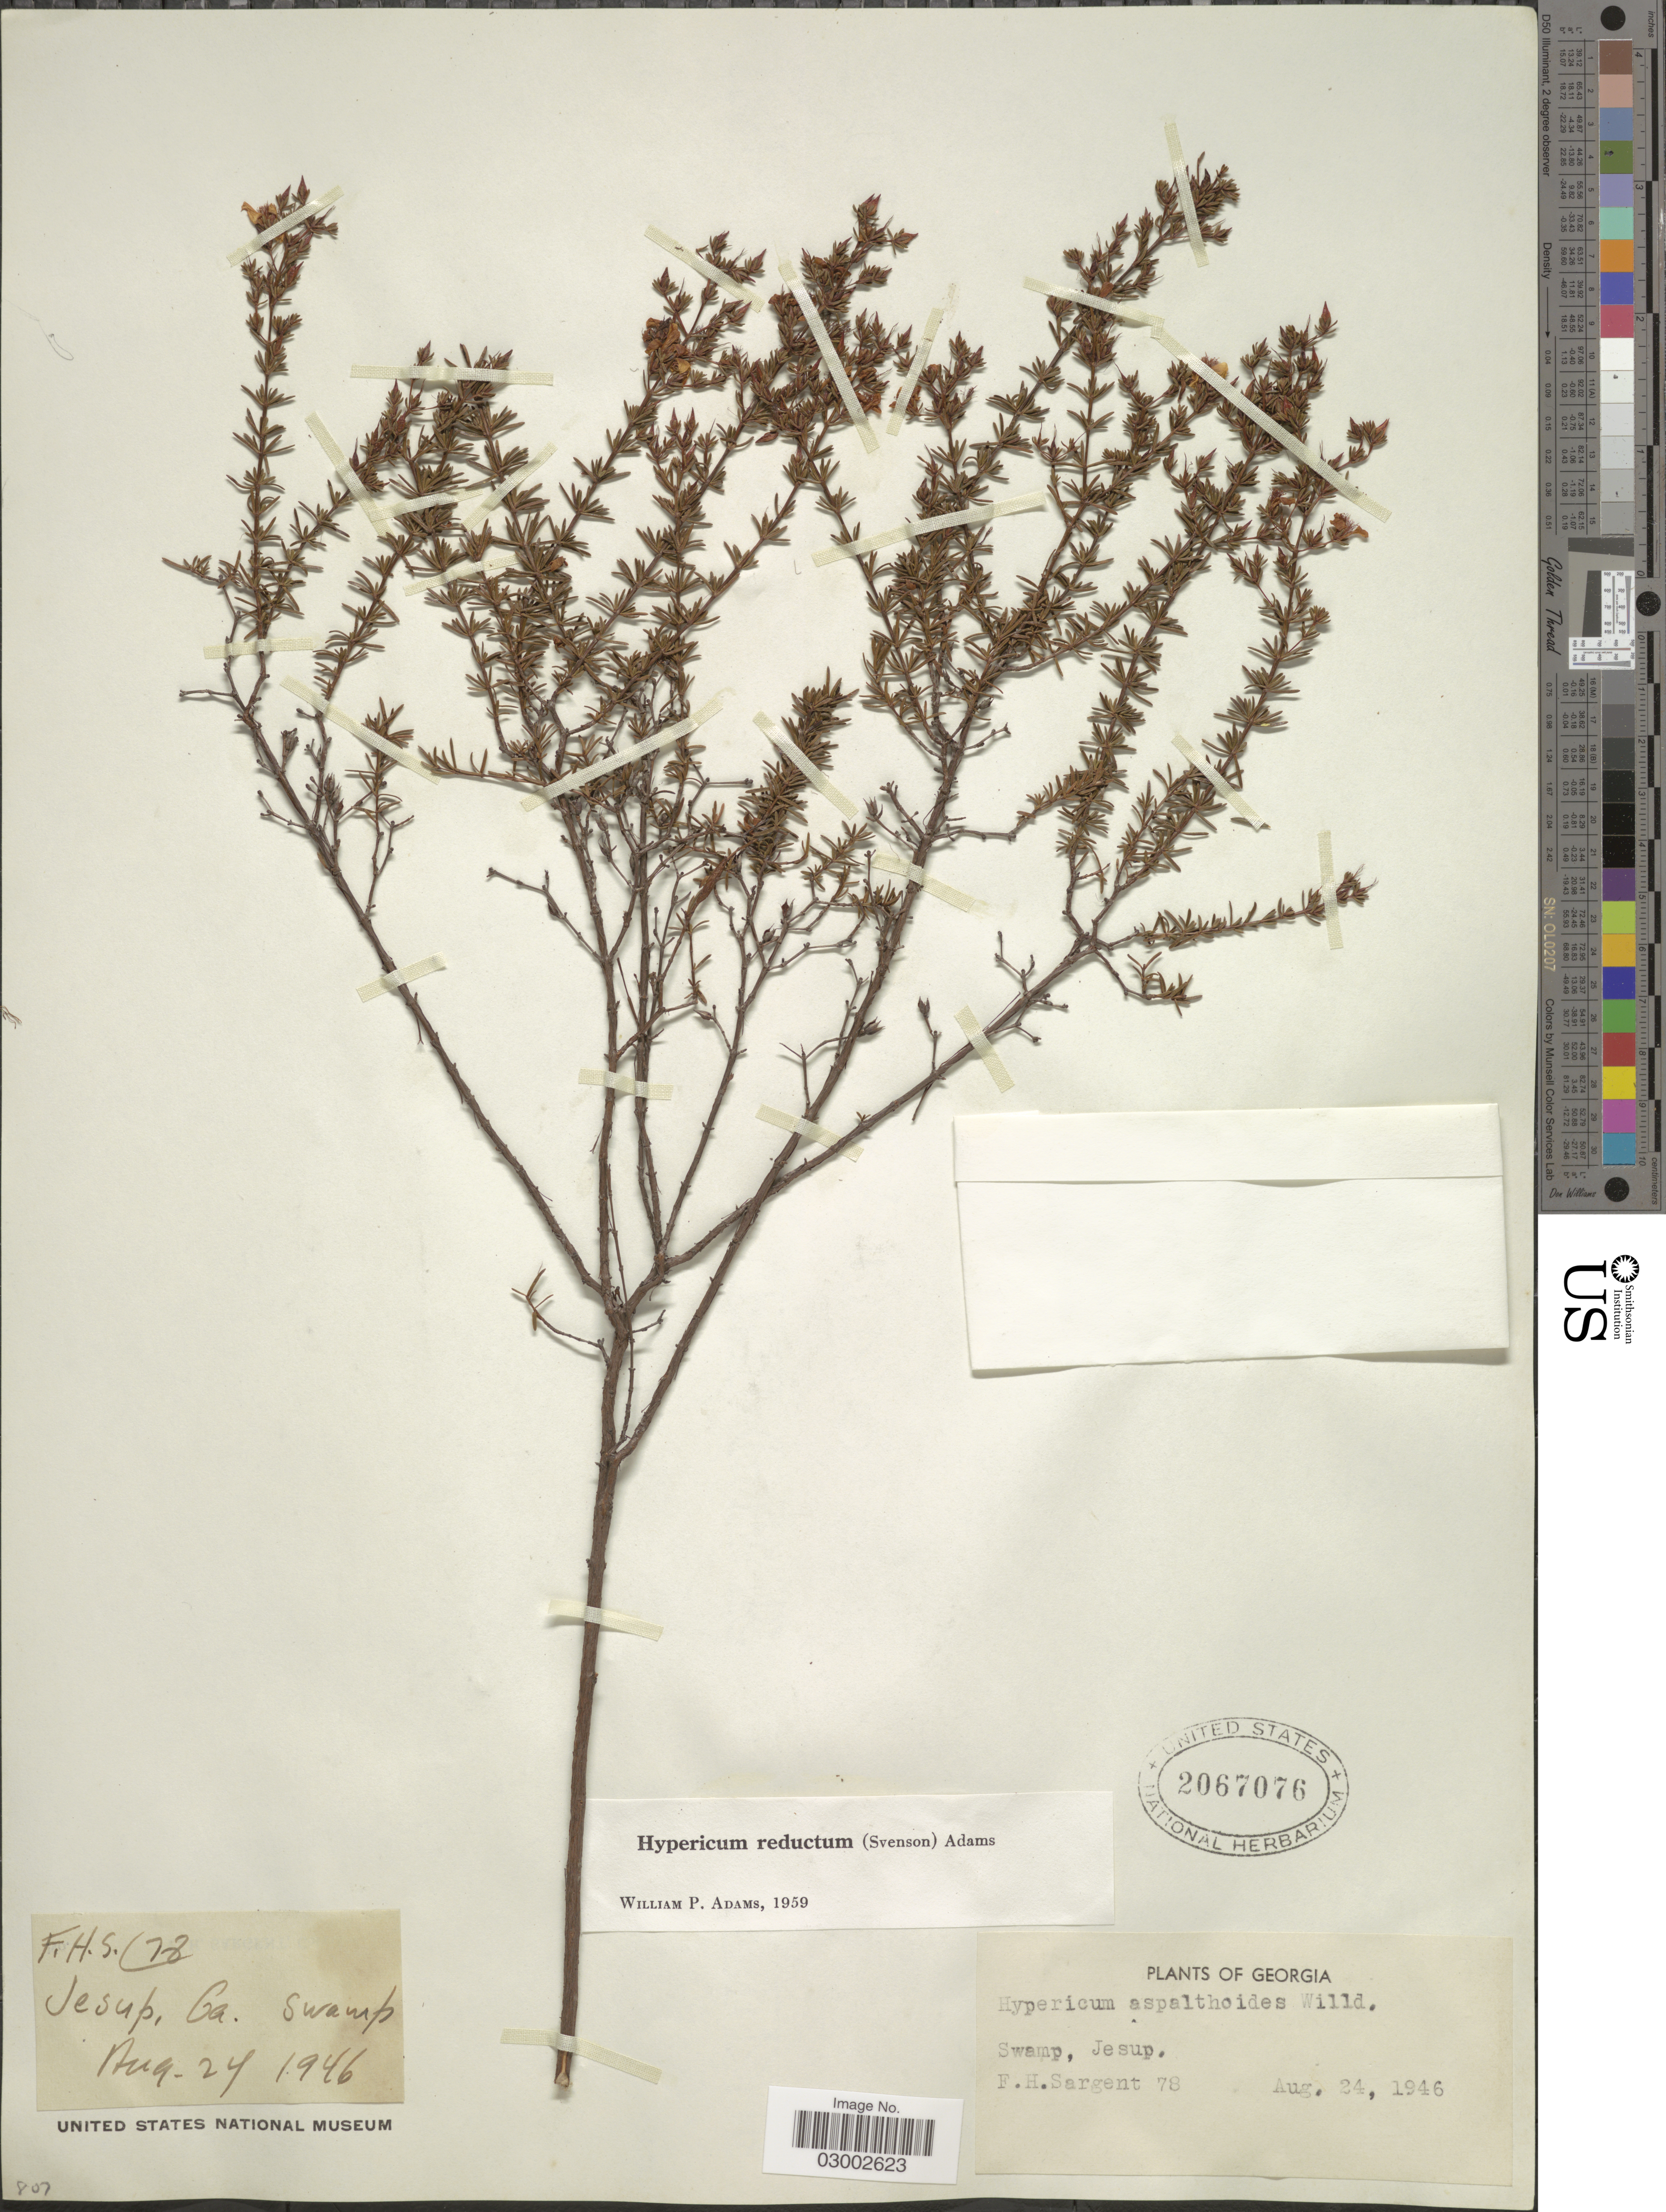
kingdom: Plantae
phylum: Tracheophyta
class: Magnoliopsida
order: Malpighiales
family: Hypericaceae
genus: Hypericum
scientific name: Hypericum brachyphyllum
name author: (Spach) Steud.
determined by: Strong, Mark T., (BOT), Smithsonian Institution - National Museum of Natural History (UNITED STATES)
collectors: F. H. Sargent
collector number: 78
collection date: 1946-08-24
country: United States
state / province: Georgia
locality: Swamp, Jesup.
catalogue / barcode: US 2067076